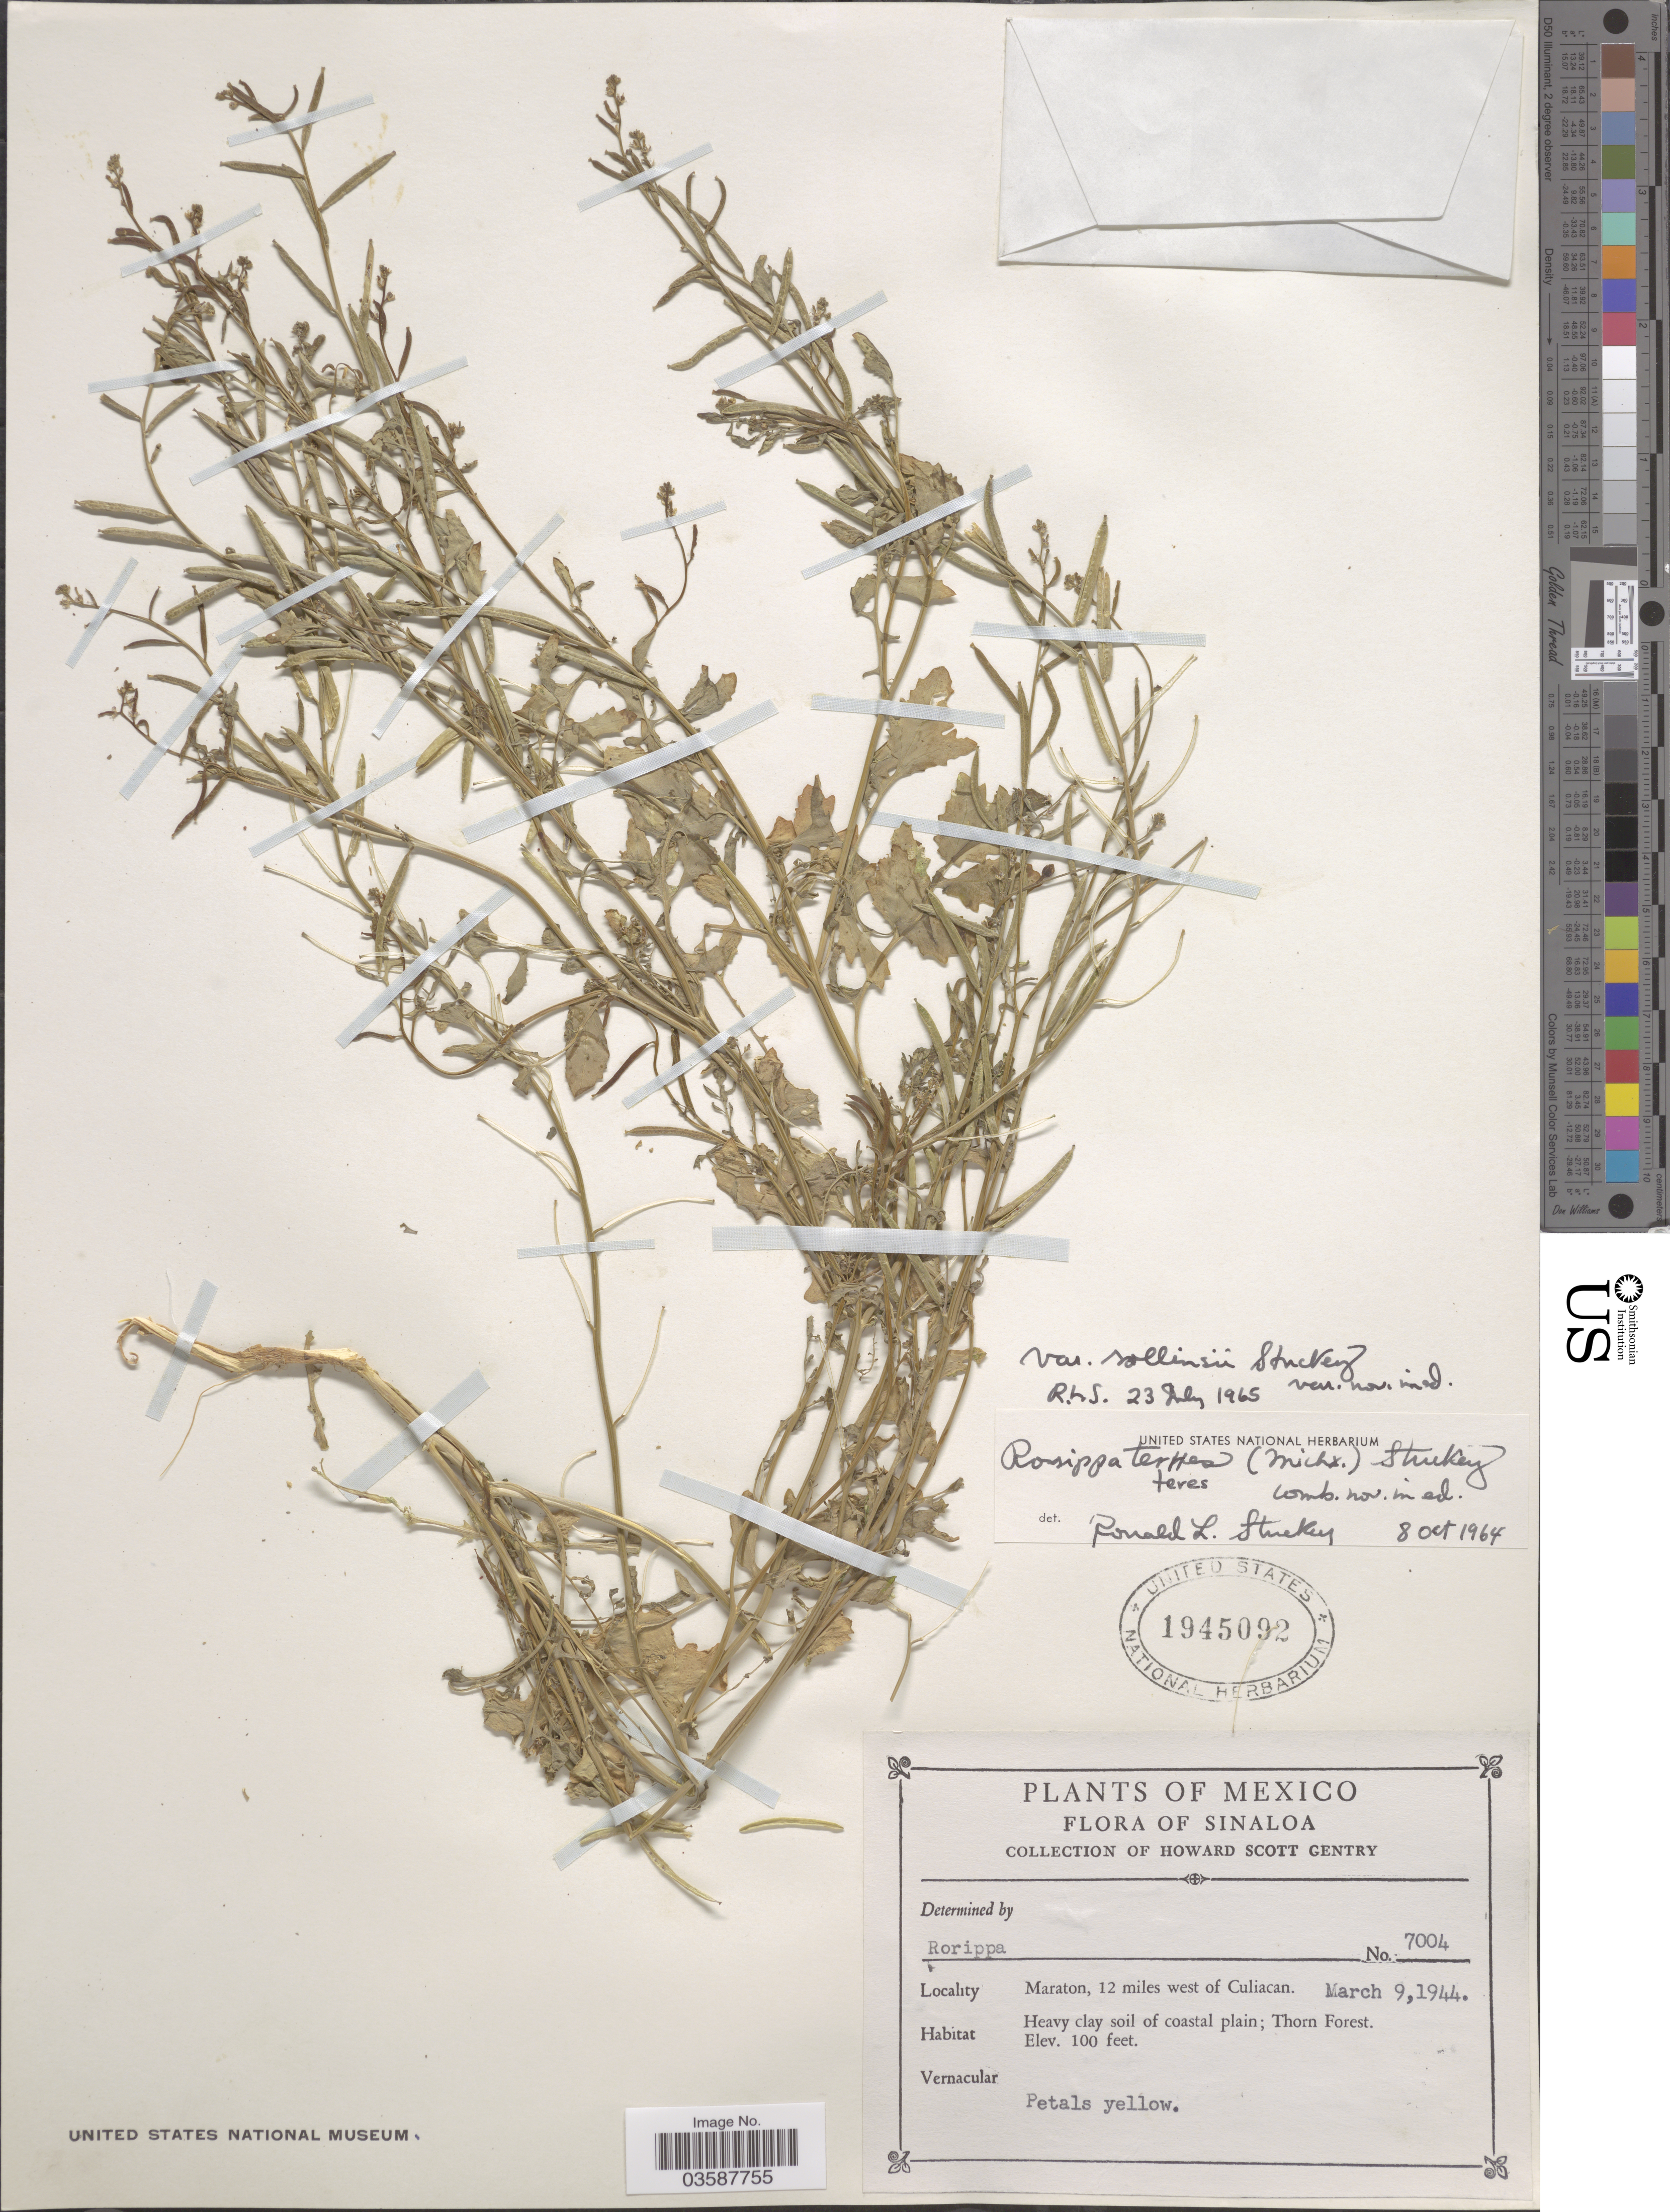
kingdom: Plantae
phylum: Tracheophyta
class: Magnoliopsida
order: Brassicales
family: Brassicaceae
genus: Rorippa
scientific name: Rorippa teres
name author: (Michx.) Stuckey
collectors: H. S. Gentry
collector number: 7004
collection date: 1944-03-09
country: Mexico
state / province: Sinaloa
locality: Maraton, 12 miles west of Culiacan.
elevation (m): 30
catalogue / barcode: US 1945092